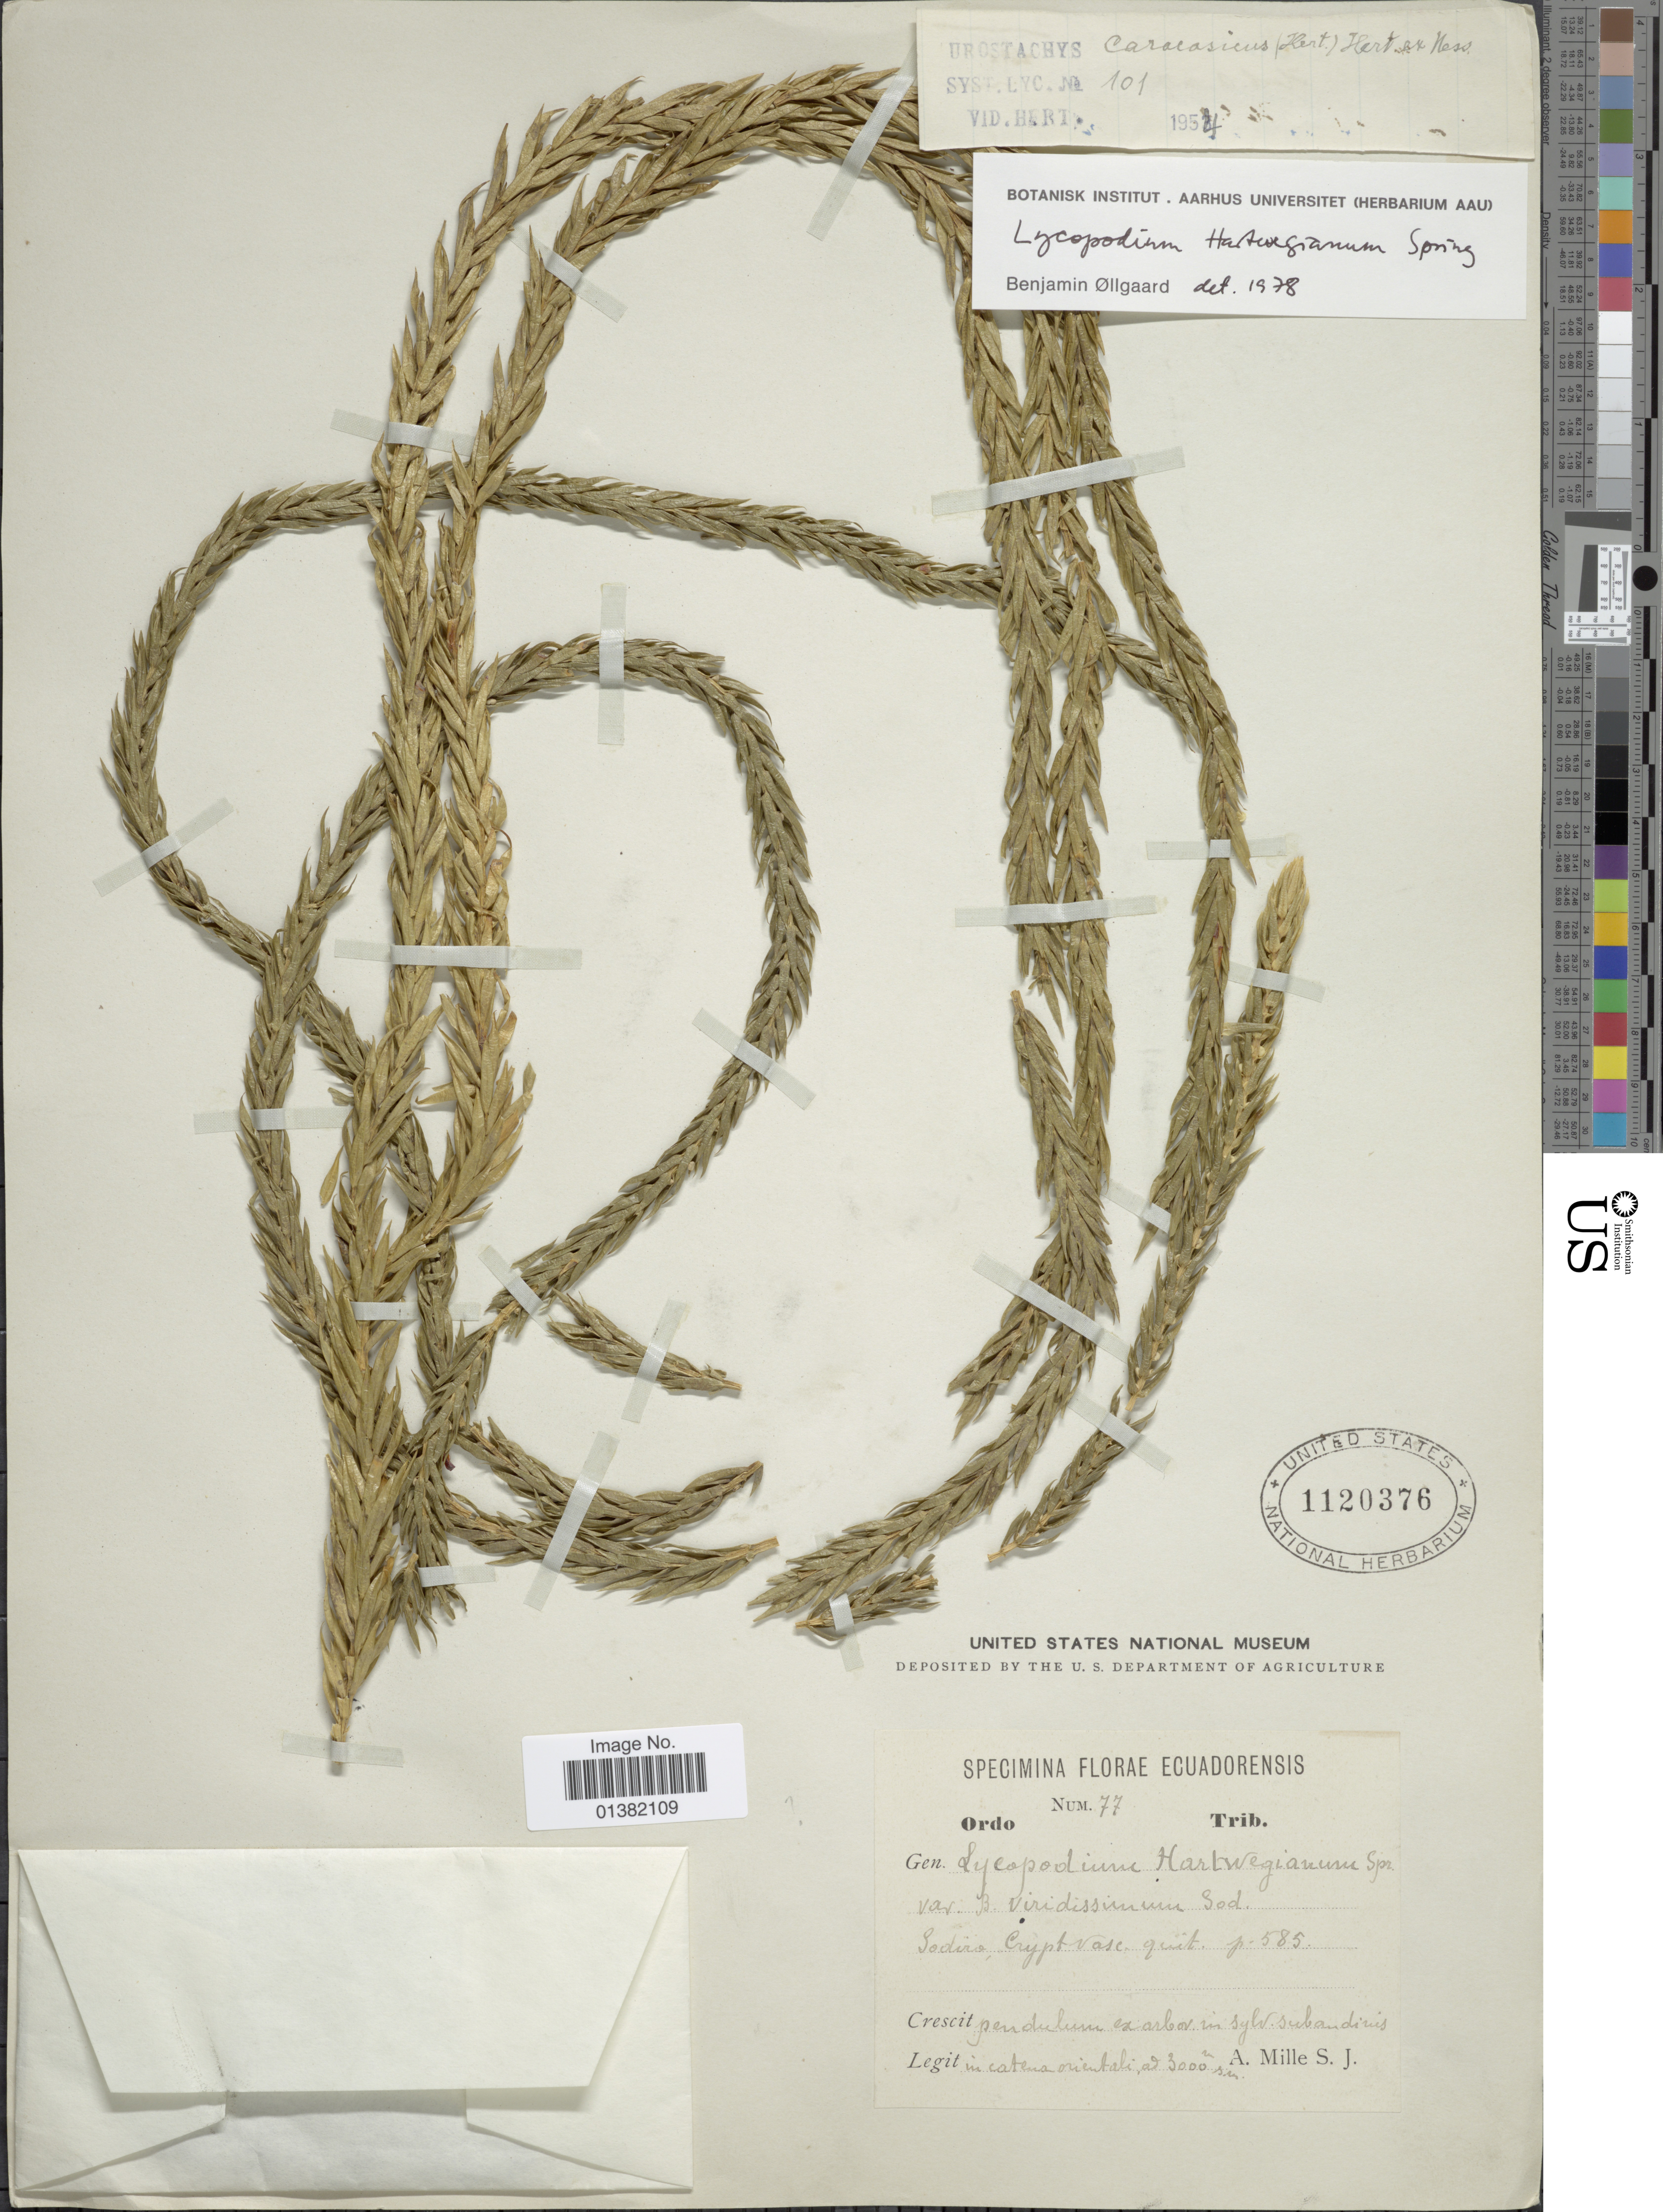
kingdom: Plantae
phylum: Tracheophyta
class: Lycopodiopsida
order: Lycopodiales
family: Lycopodiaceae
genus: Phlegmariurus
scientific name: Phlegmariurus hartwegianus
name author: (Spring) B. Øllg.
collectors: A. Mille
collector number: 77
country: Ecuador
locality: Pendulum ex arbor. in sylv. subandinis, in catena orientali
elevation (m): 3000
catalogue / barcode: US 1120376